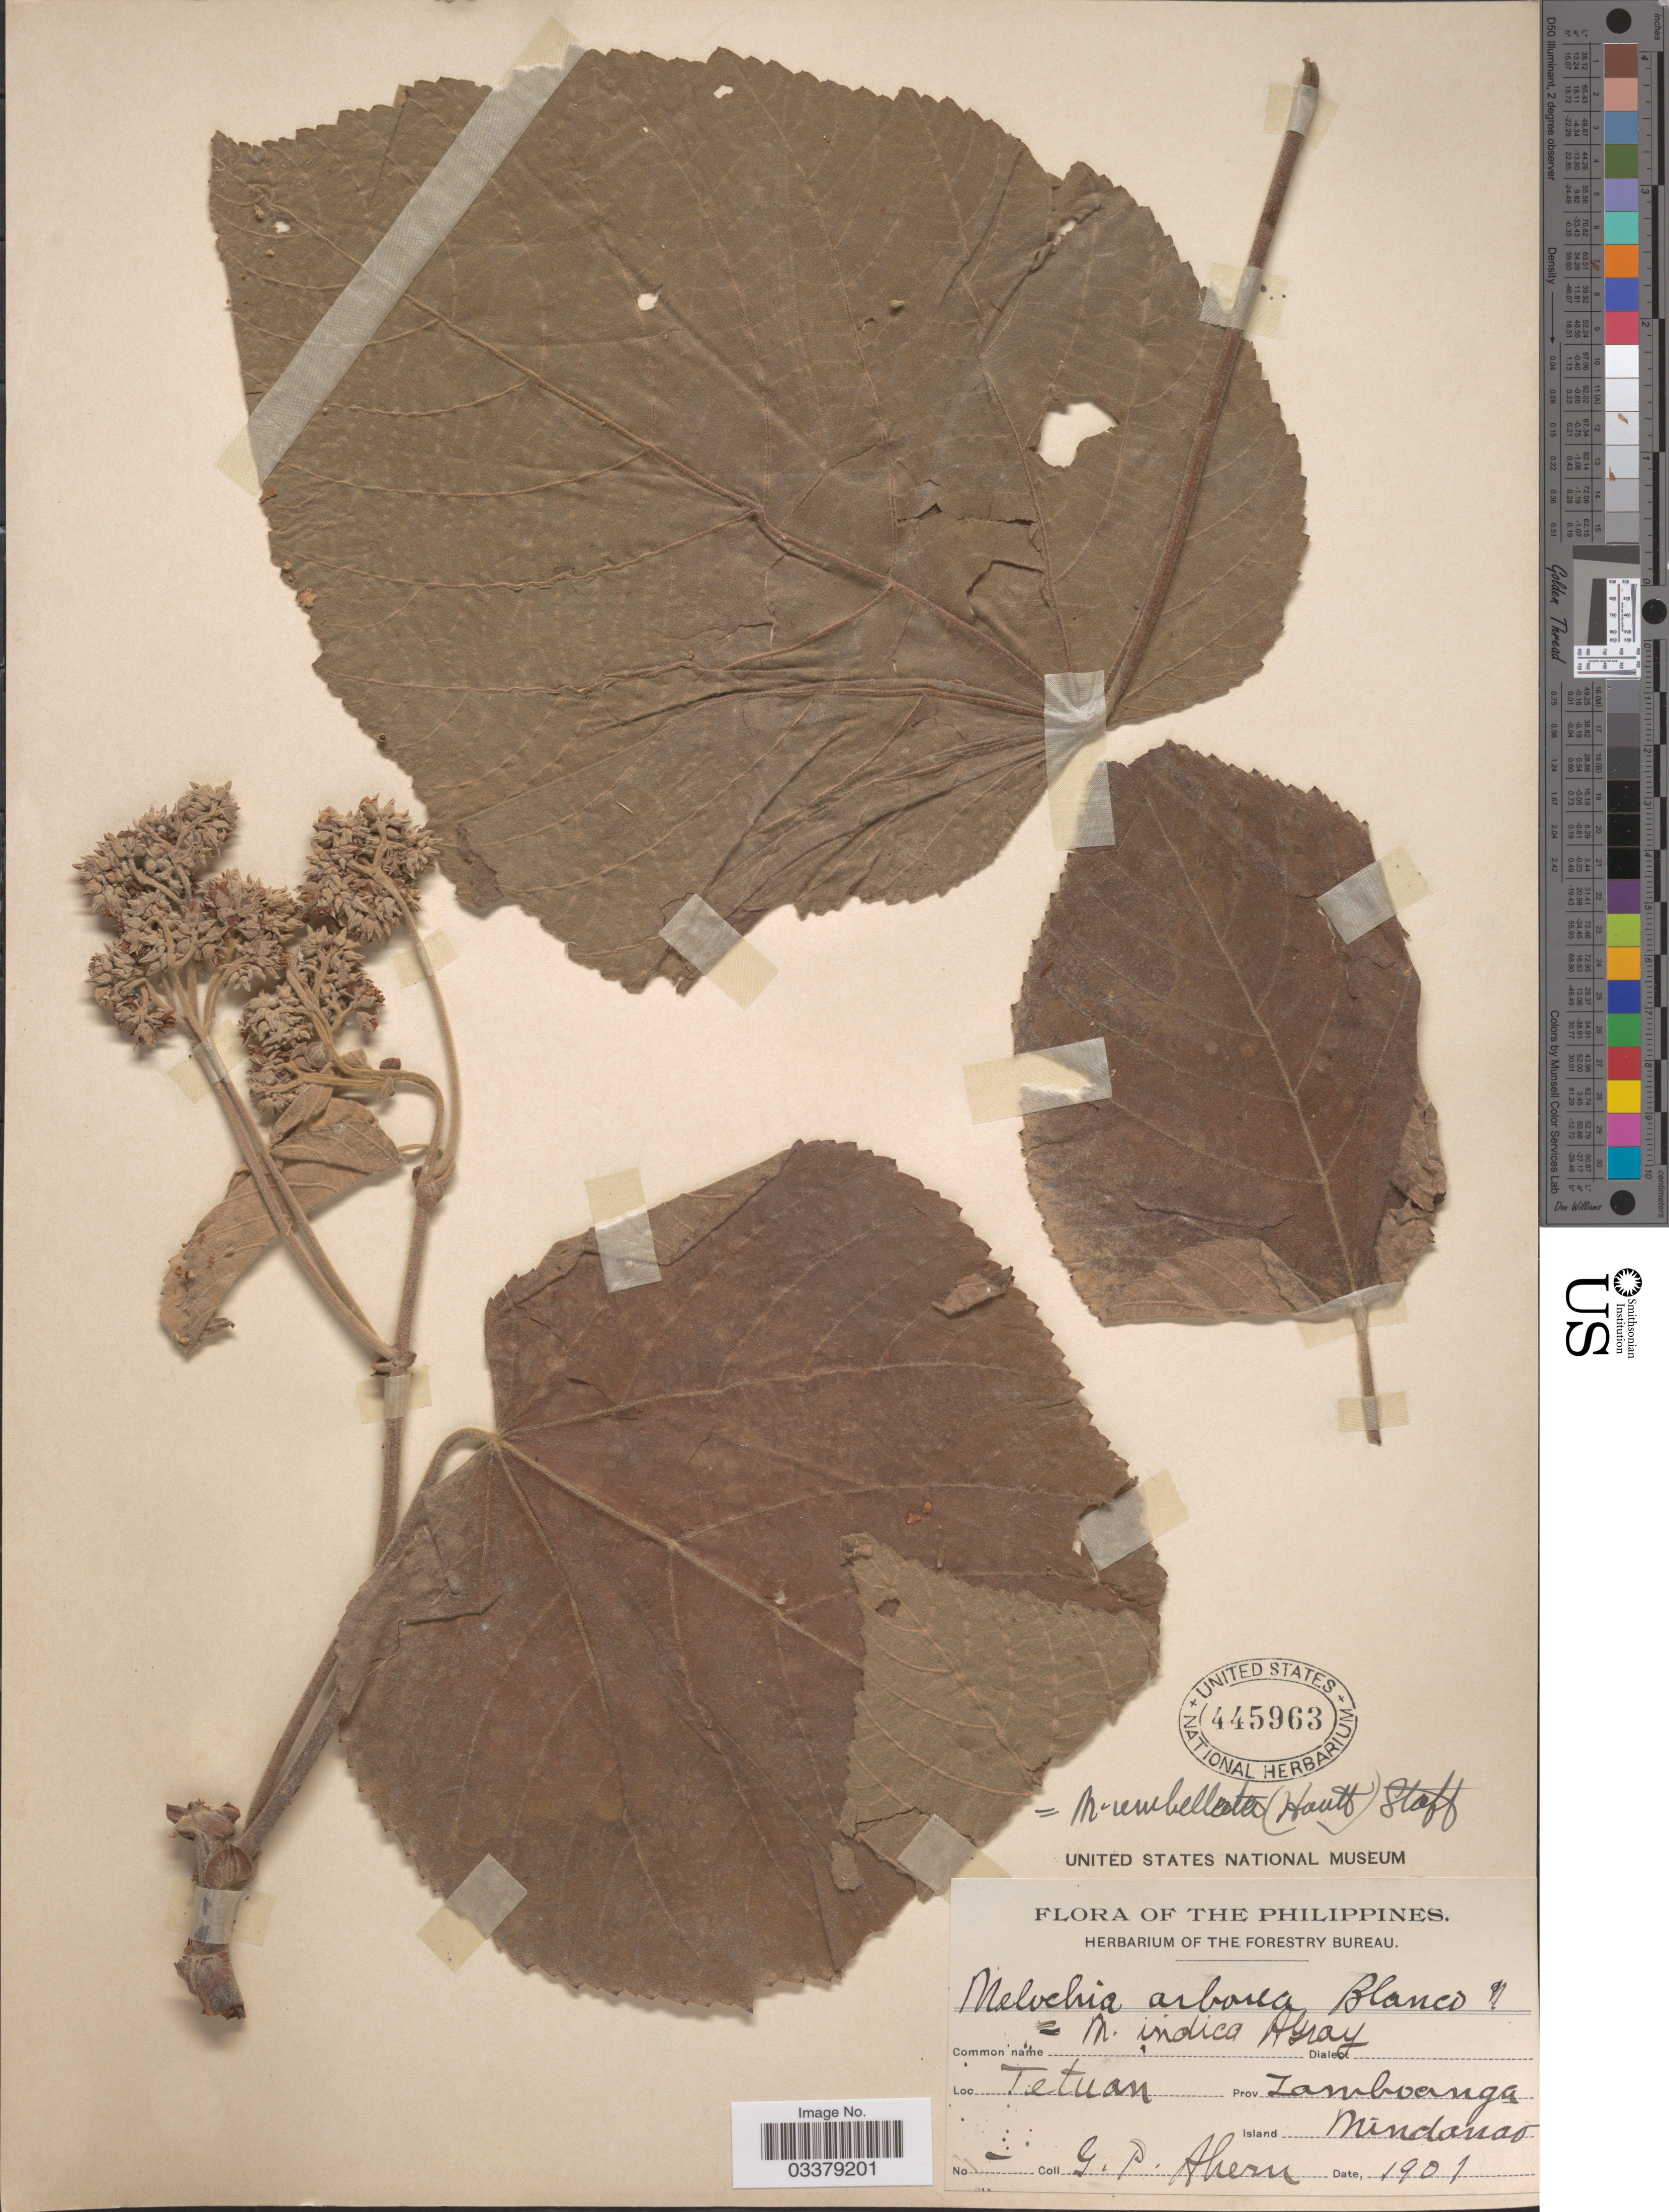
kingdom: Plantae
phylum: Tracheophyta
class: Magnoliopsida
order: Malvales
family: Malvaceae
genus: Melochia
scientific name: Melochia umbellata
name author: Stapf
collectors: G. Ahern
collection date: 1901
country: Philippines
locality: Tetuan, Prov Zamboanga, Island Mindanao.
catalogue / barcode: US 445963